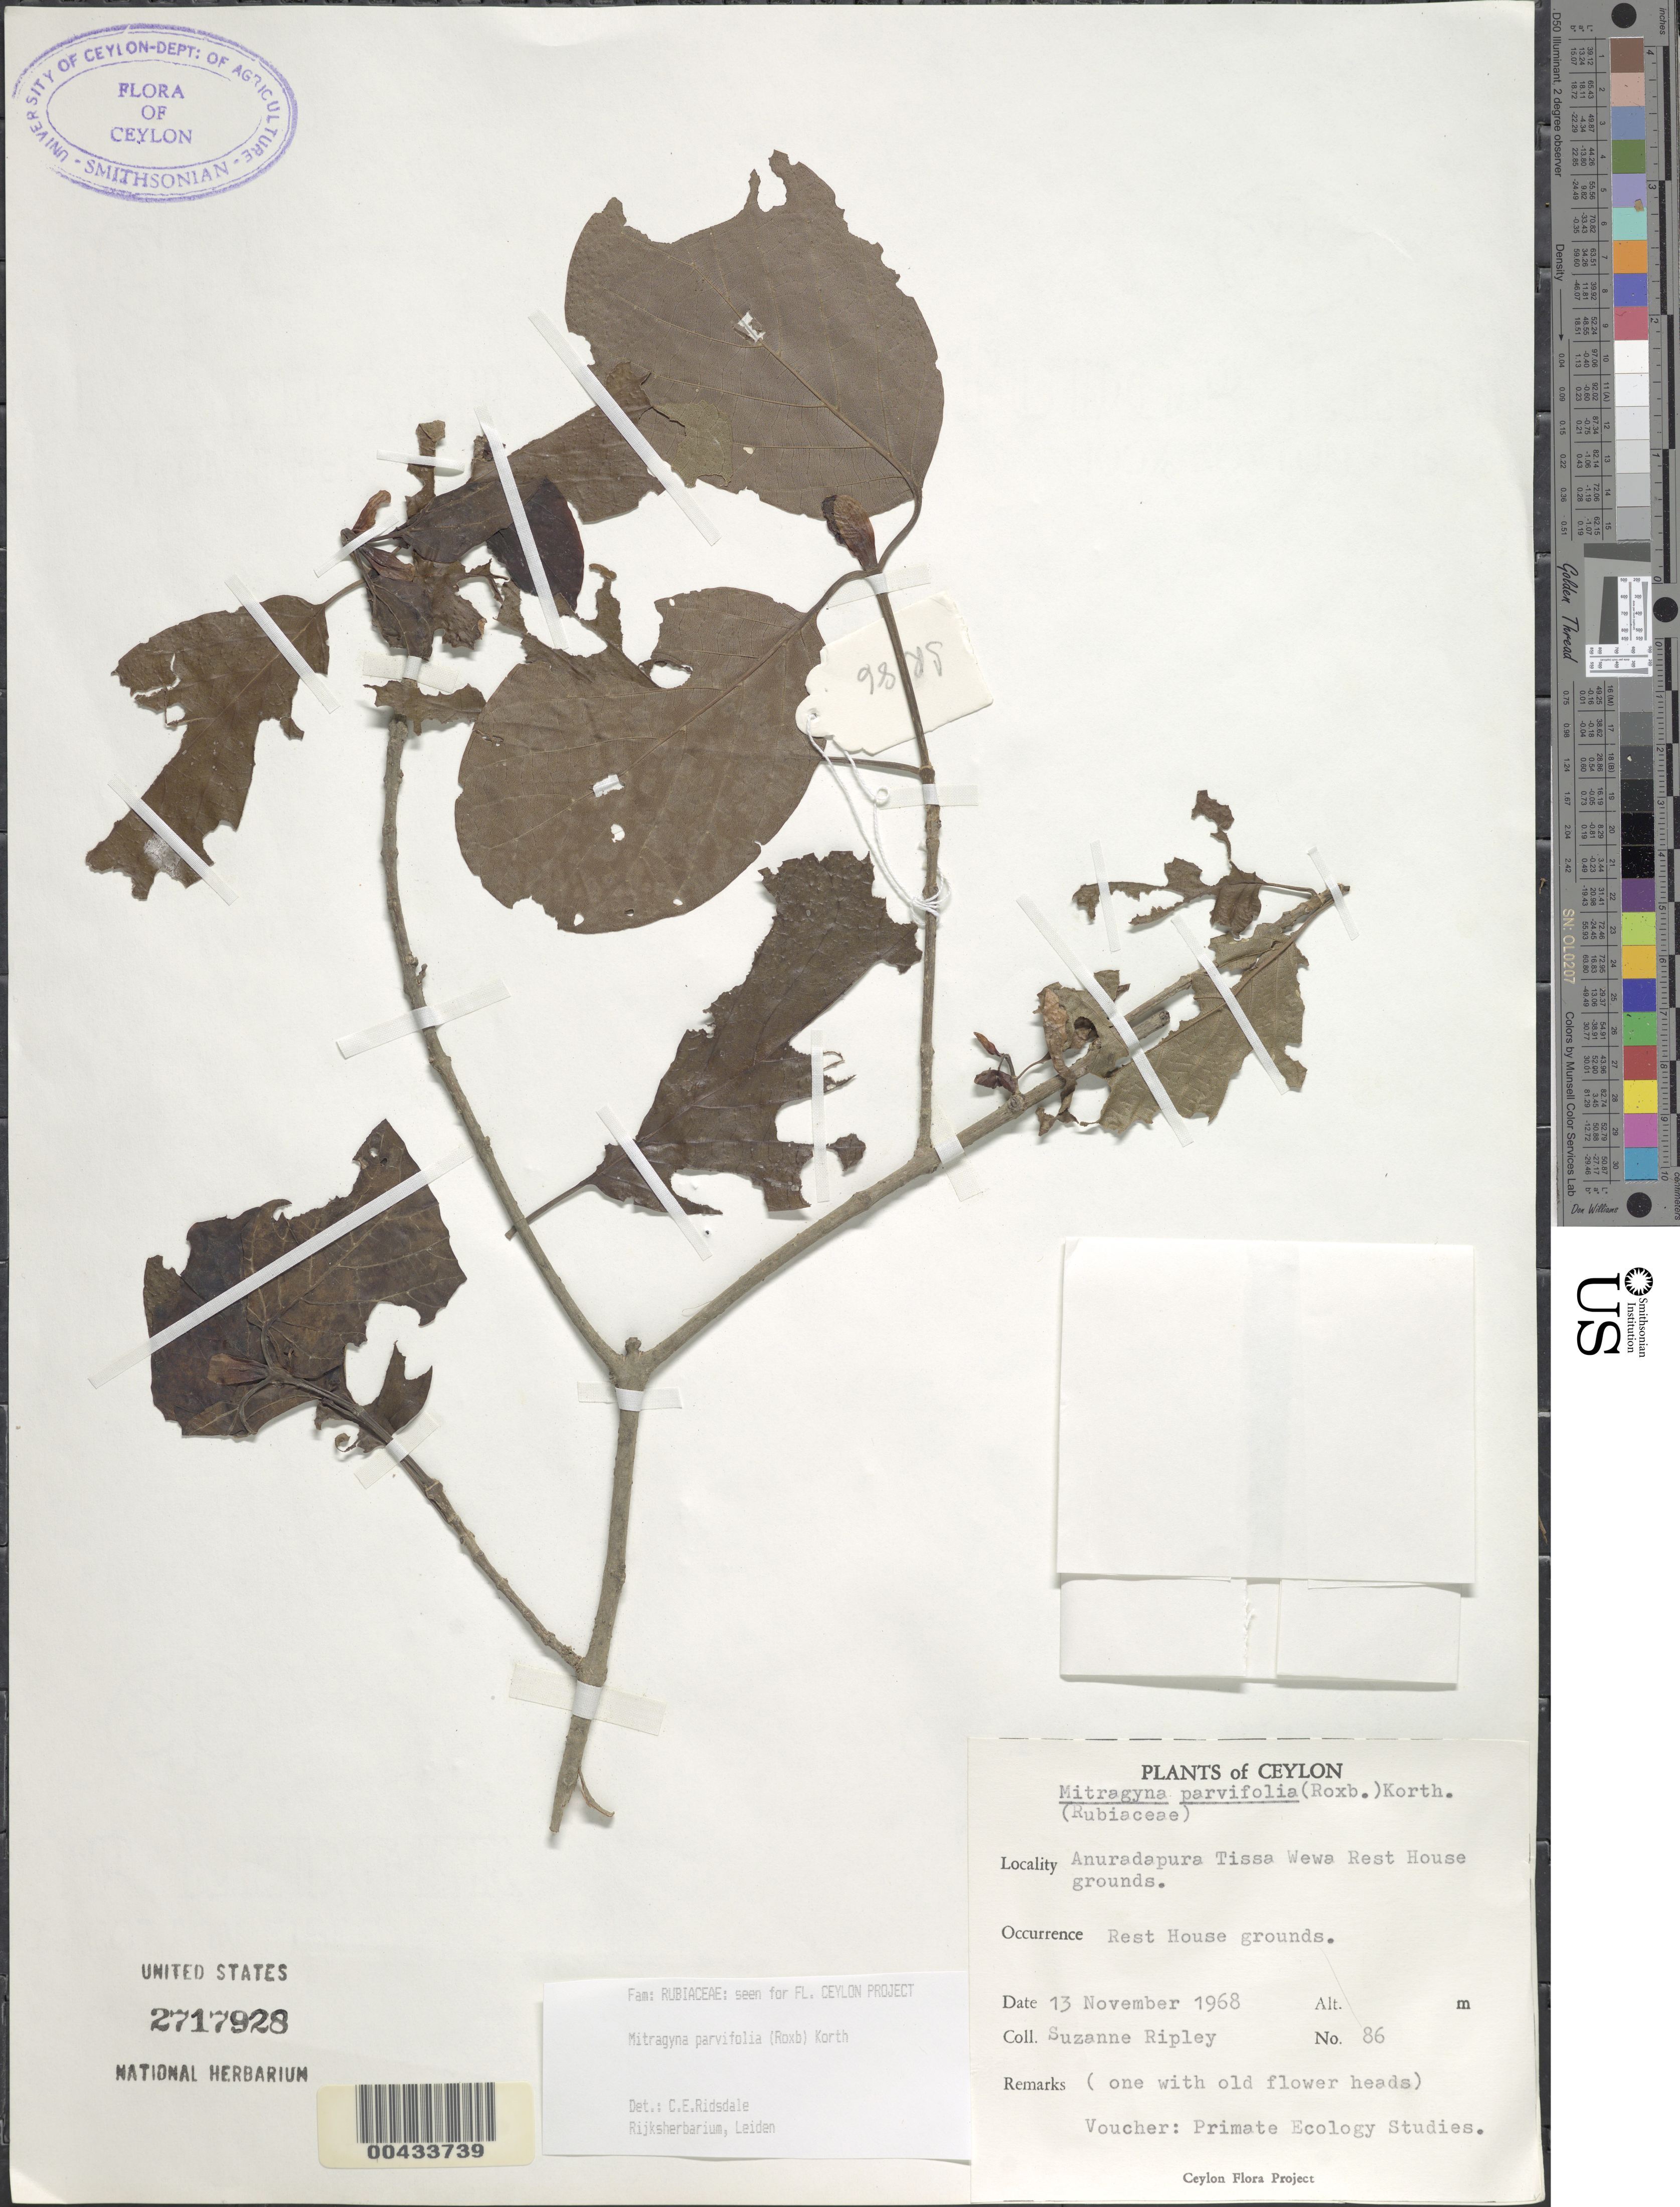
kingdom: Plantae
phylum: Tracheophyta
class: Magnoliopsida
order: Gentianales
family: Rubiaceae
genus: Mitragyna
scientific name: Mitragyna parvifolia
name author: (Roxb.) Korth.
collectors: S. Ripley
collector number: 86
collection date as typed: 13 Nov 1968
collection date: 1968-11-13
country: Sri Lanka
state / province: North Central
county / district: Anuradhapura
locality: Anuradapura Tissa Wewa Rest House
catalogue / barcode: US 2717928